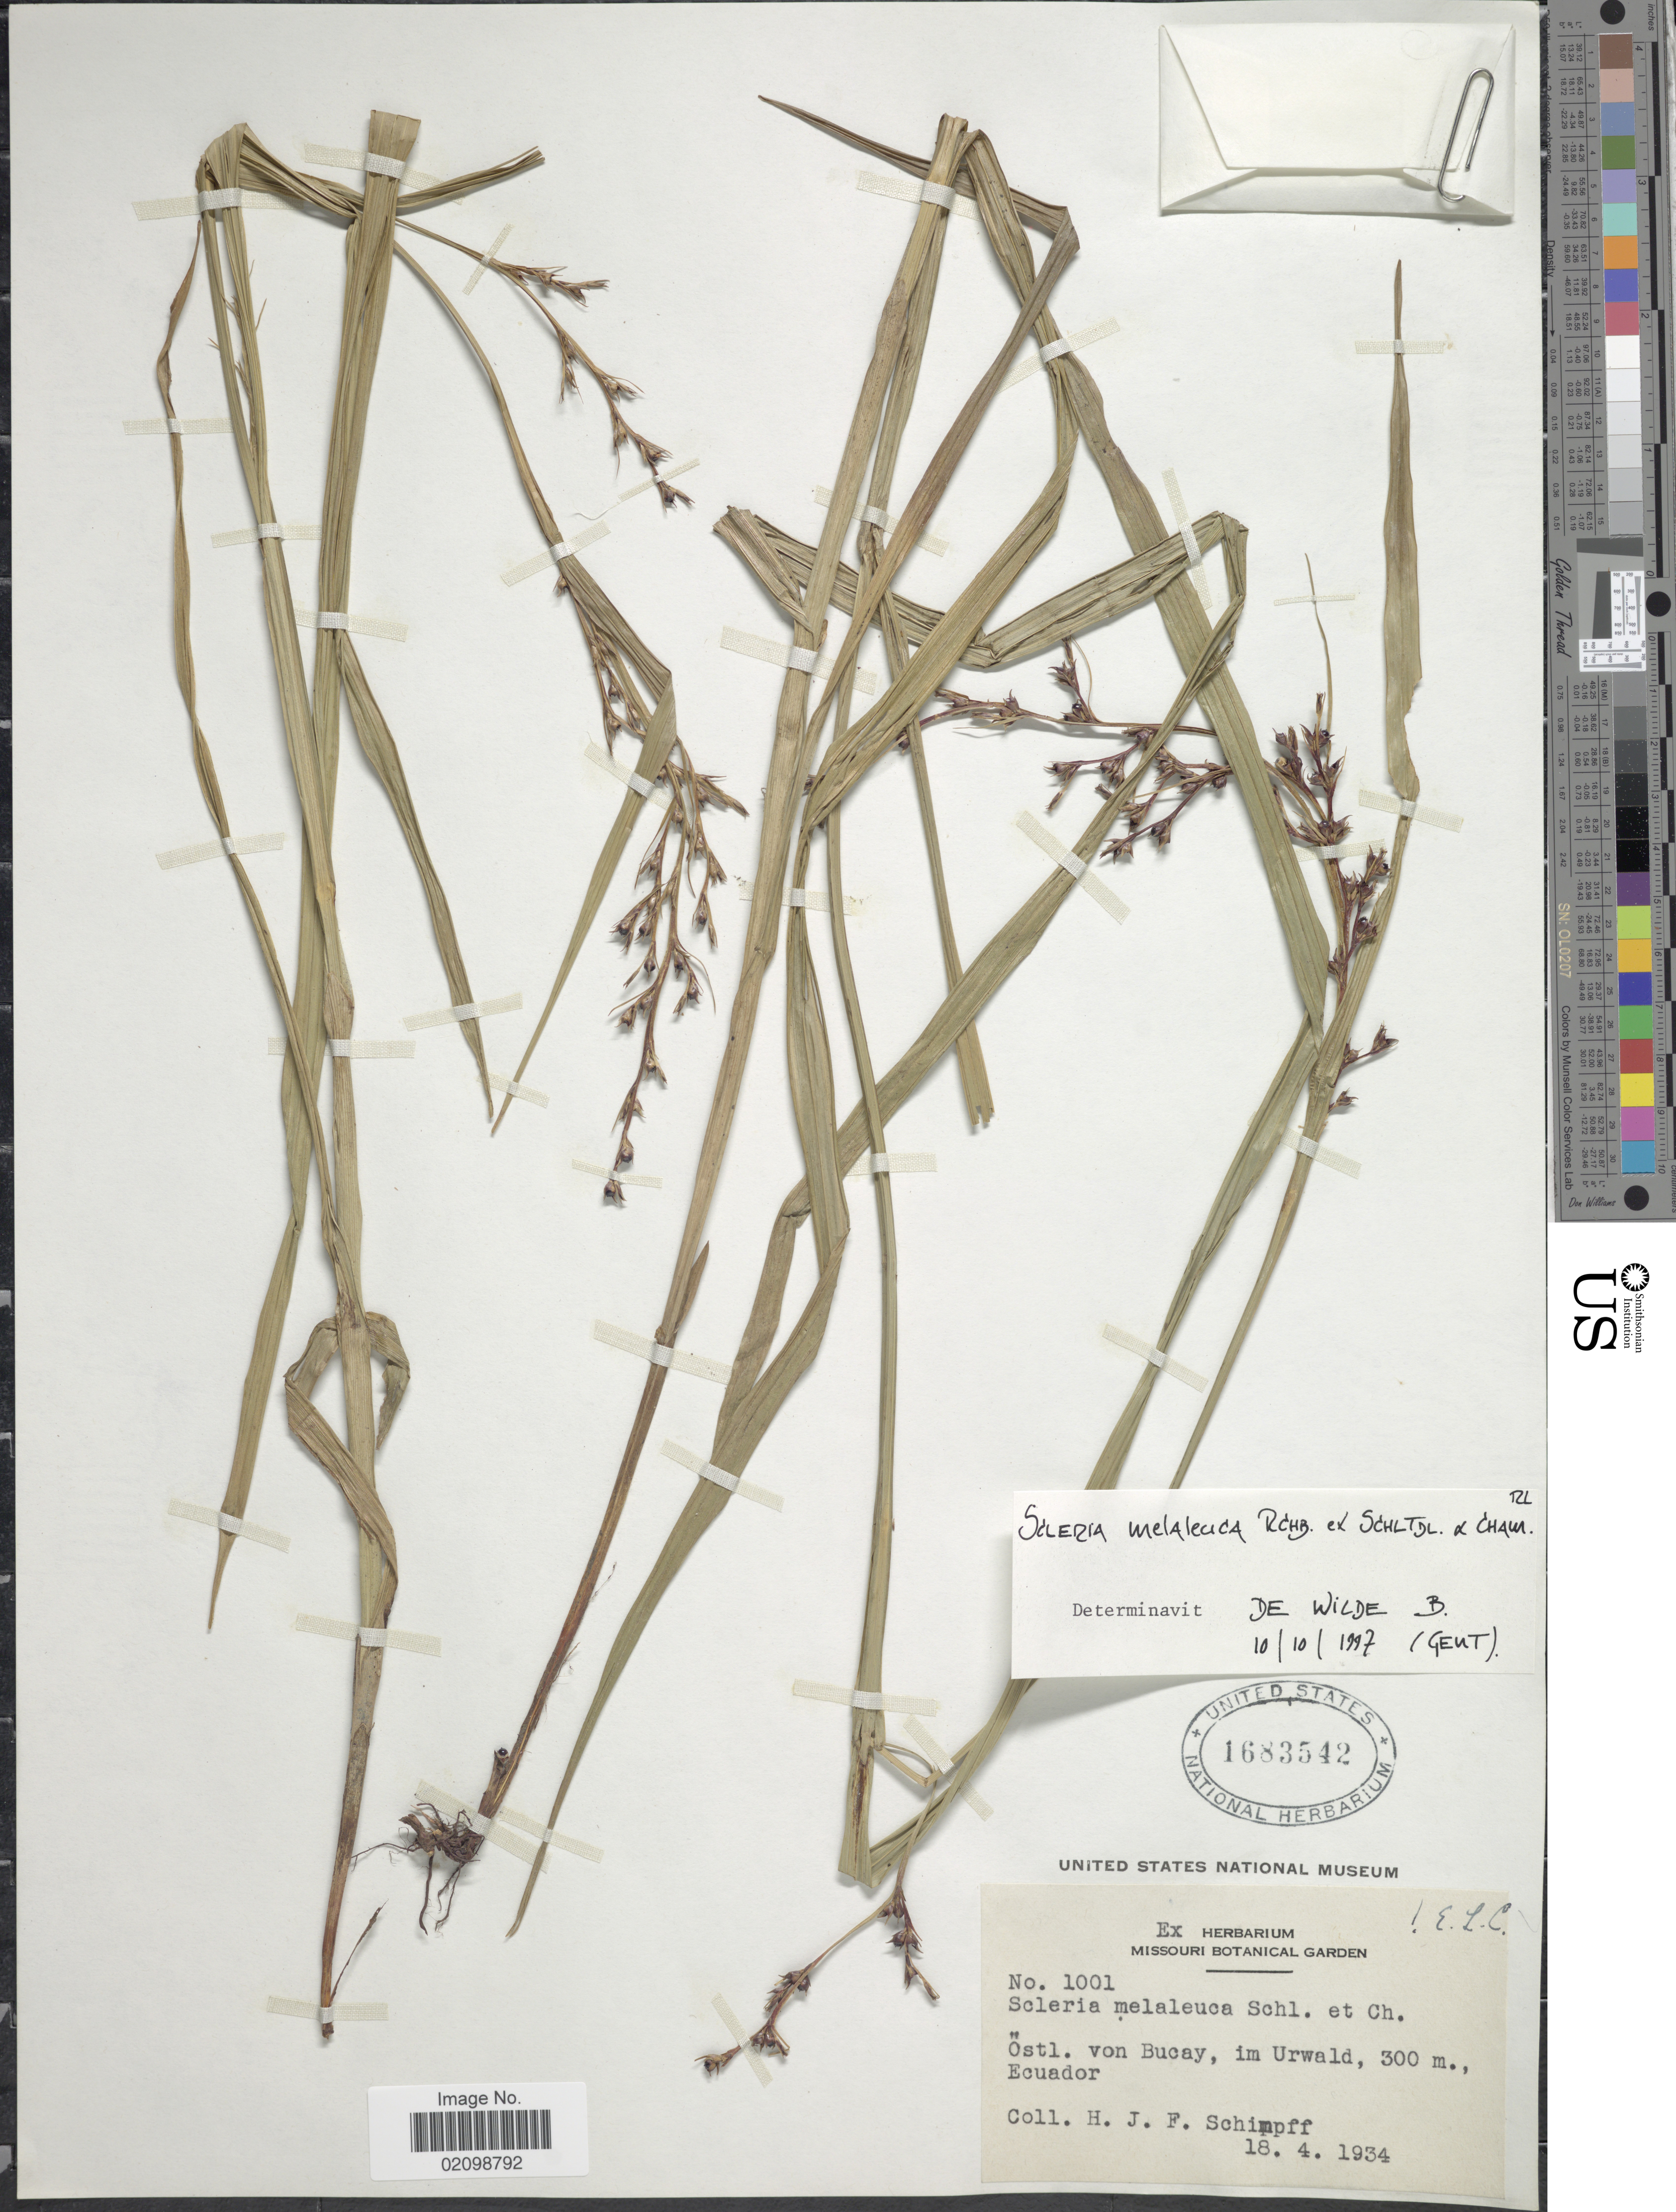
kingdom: Plantae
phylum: Tracheophyta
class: Liliopsida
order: Poales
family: Cyperaceae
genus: Scleria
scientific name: Scleria gaertneri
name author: Raddi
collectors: H. Schimpff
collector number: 1001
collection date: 1934-04-18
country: Ecuador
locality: Ostl. von Bucay, im Urwald, Ecuador.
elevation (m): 300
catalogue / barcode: US 1683542